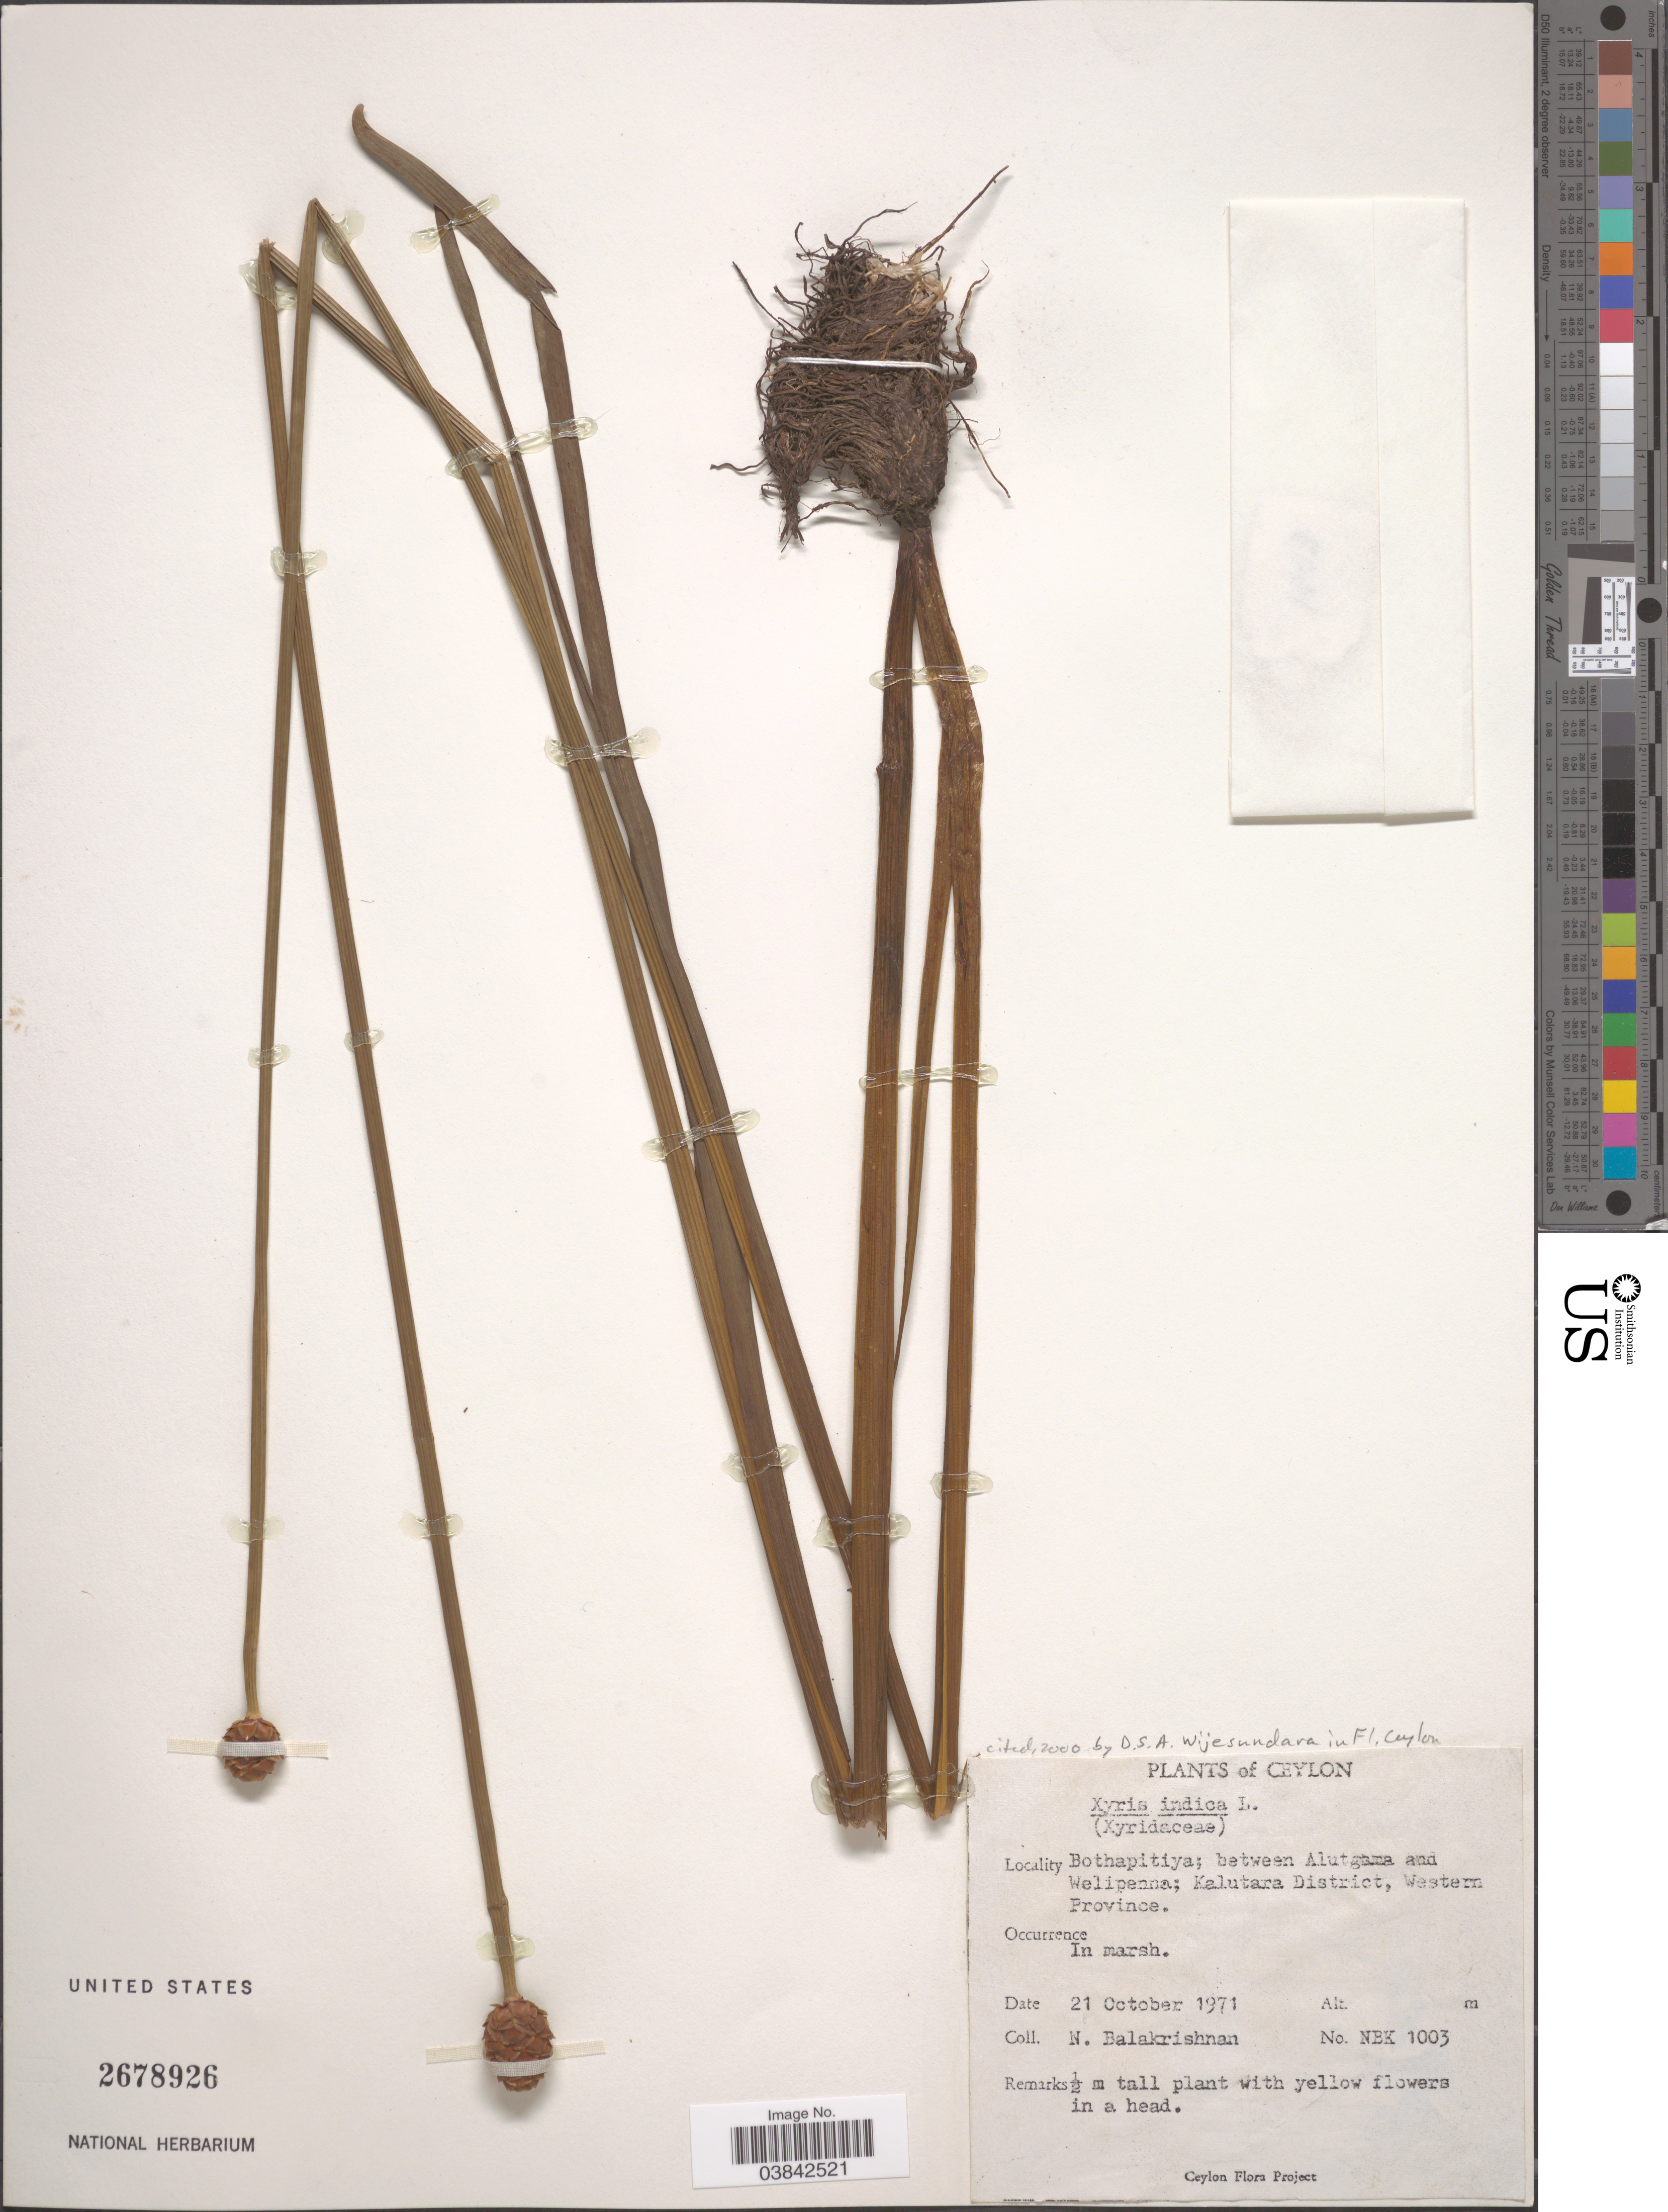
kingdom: Plantae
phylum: Tracheophyta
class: Liliopsida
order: Poales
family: Xyridaceae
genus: Xyris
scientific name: Xyris indica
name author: L.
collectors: N. Balakrishnan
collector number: NBK 1003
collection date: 1971-10-21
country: Sri Lanka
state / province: Western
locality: Ceylon. Bothapitiya; between Alutgama and Welipenna; Kalutara District.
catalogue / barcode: US 2678926